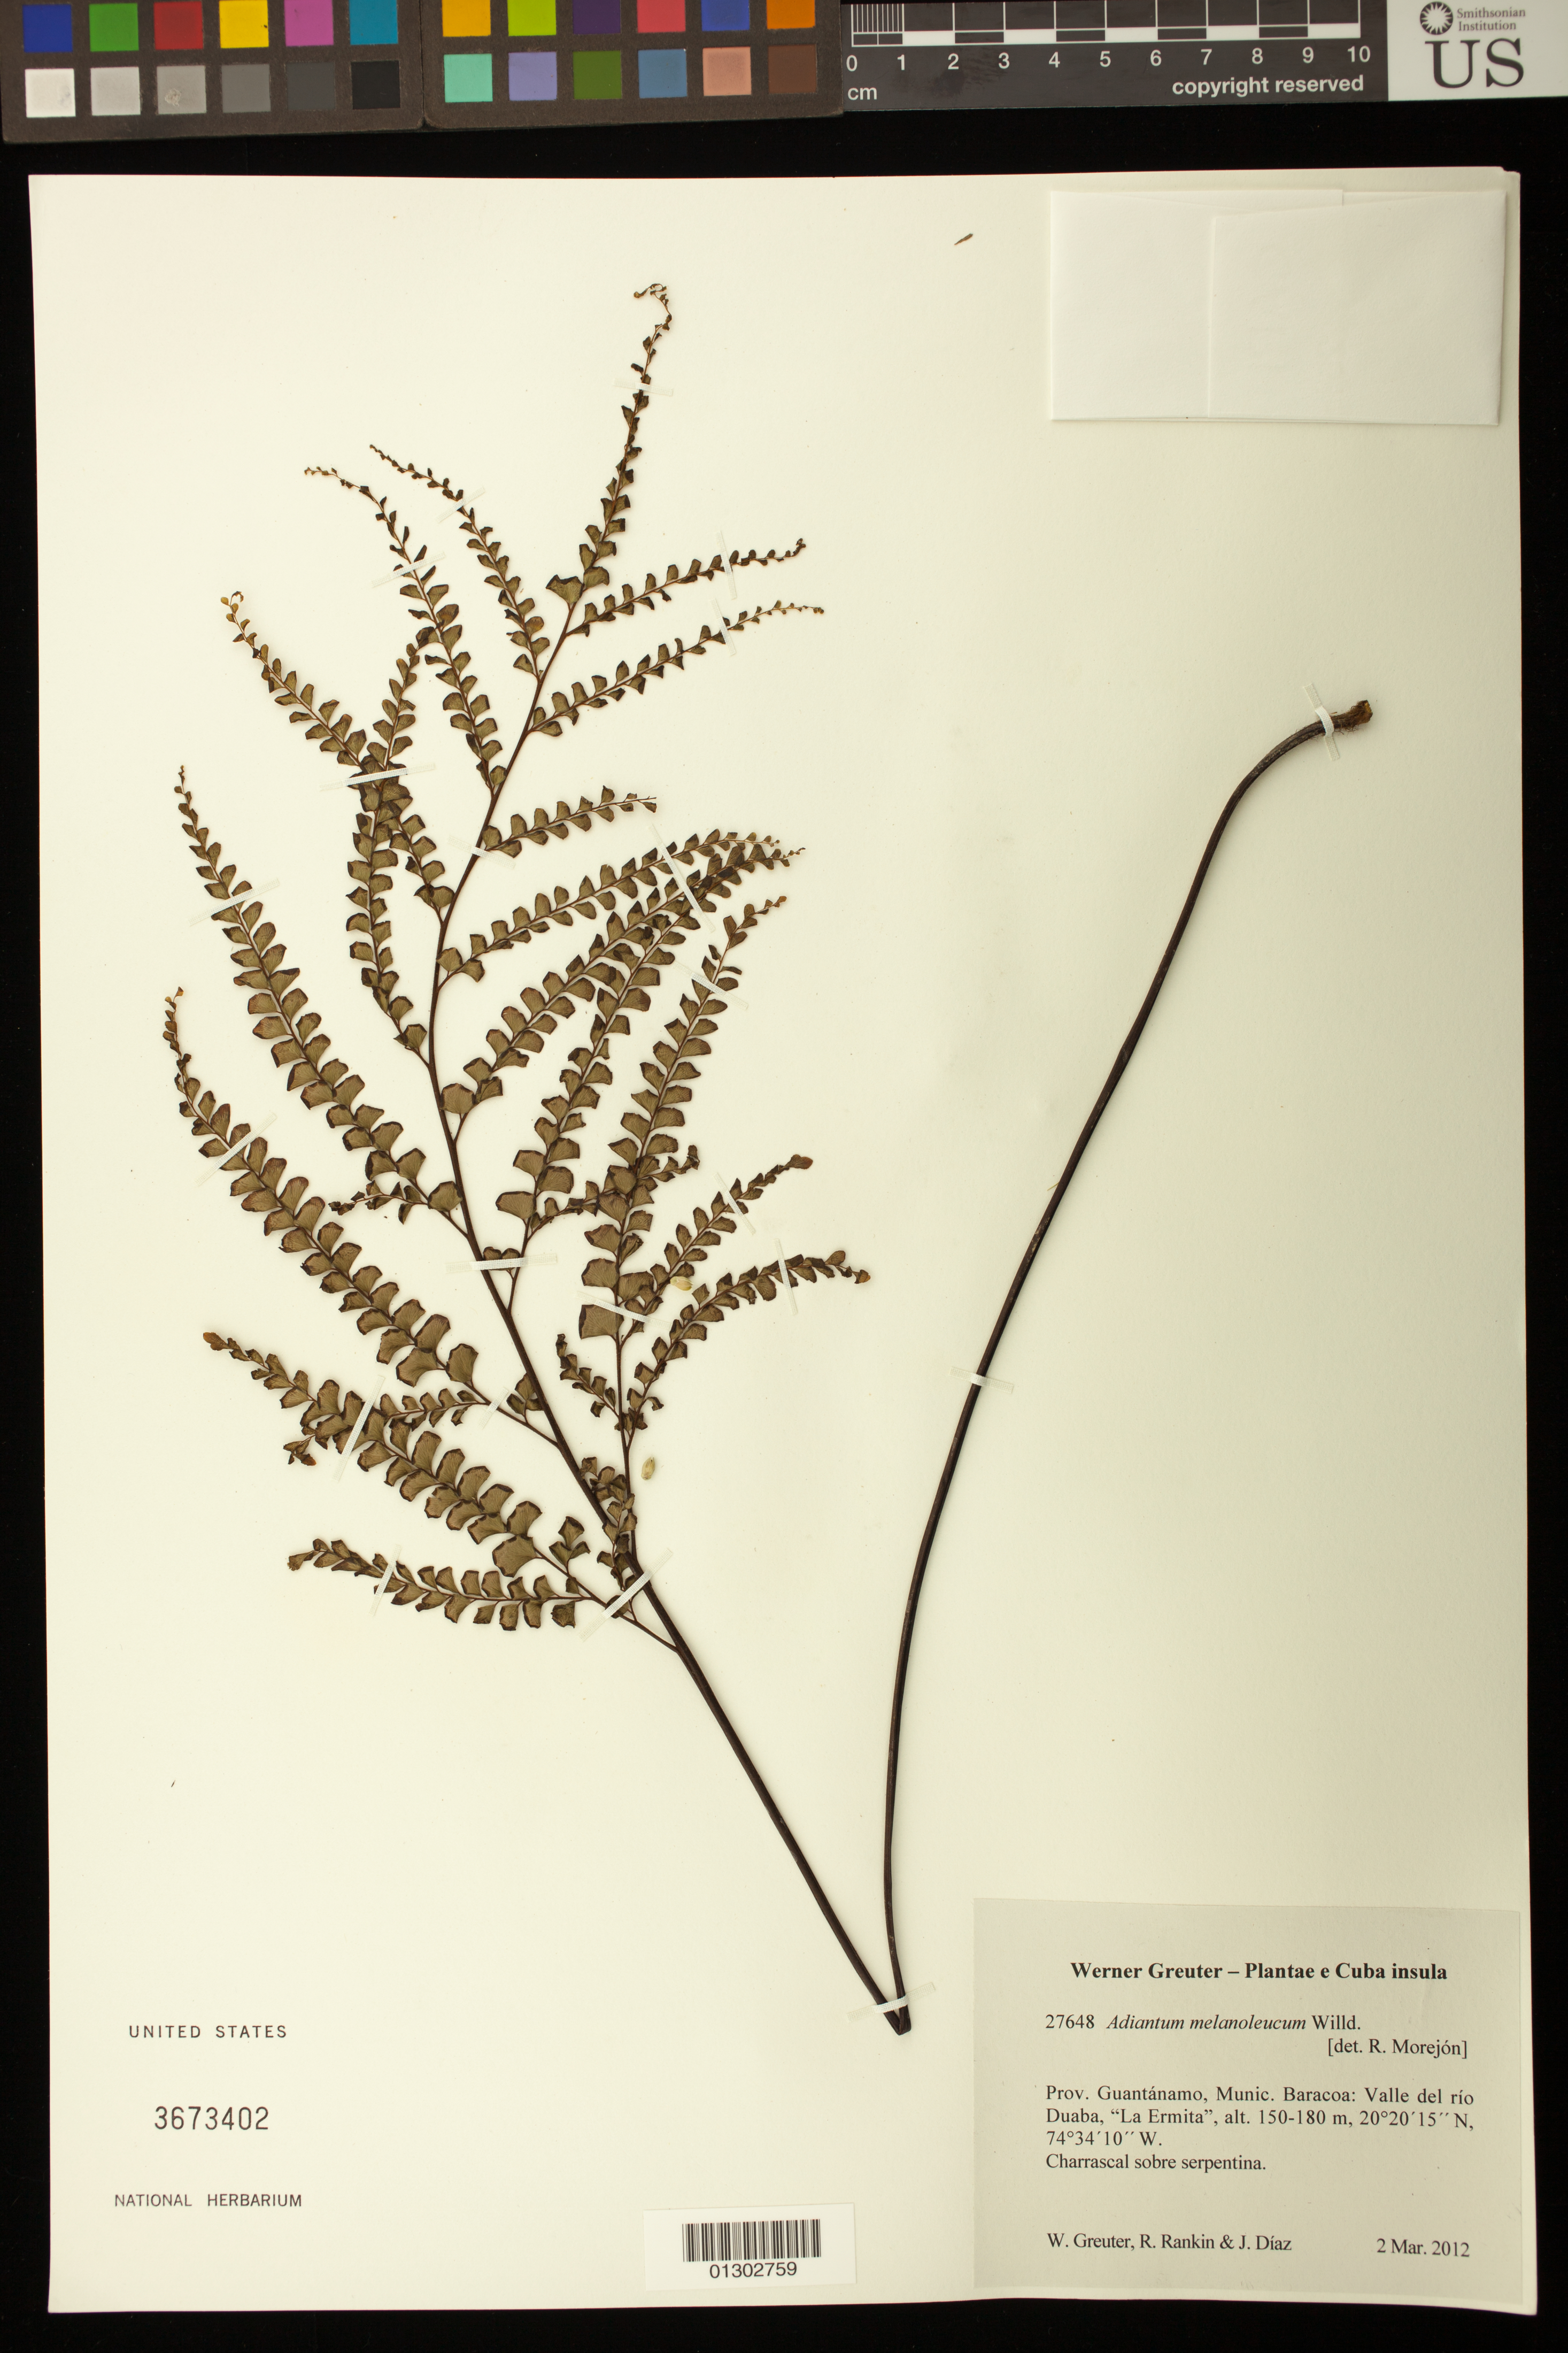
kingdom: Plantae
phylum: Tracheophyta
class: Polypodiopsida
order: Polypodiales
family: Pteridaceae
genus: Adiantum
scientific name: Adiantum melanoleucum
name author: Willd.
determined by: Morejón, R.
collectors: W. R. Greuter, R. Rankin Rodriguez & J. Diaz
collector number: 27648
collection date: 2012-03-02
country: Cuba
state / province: Guantanamo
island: Cuba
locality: Munic. Baracoa, Valle del río Duaba, "La Ermita".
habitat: Charrascal sobre serpentina.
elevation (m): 150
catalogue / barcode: US 3673402